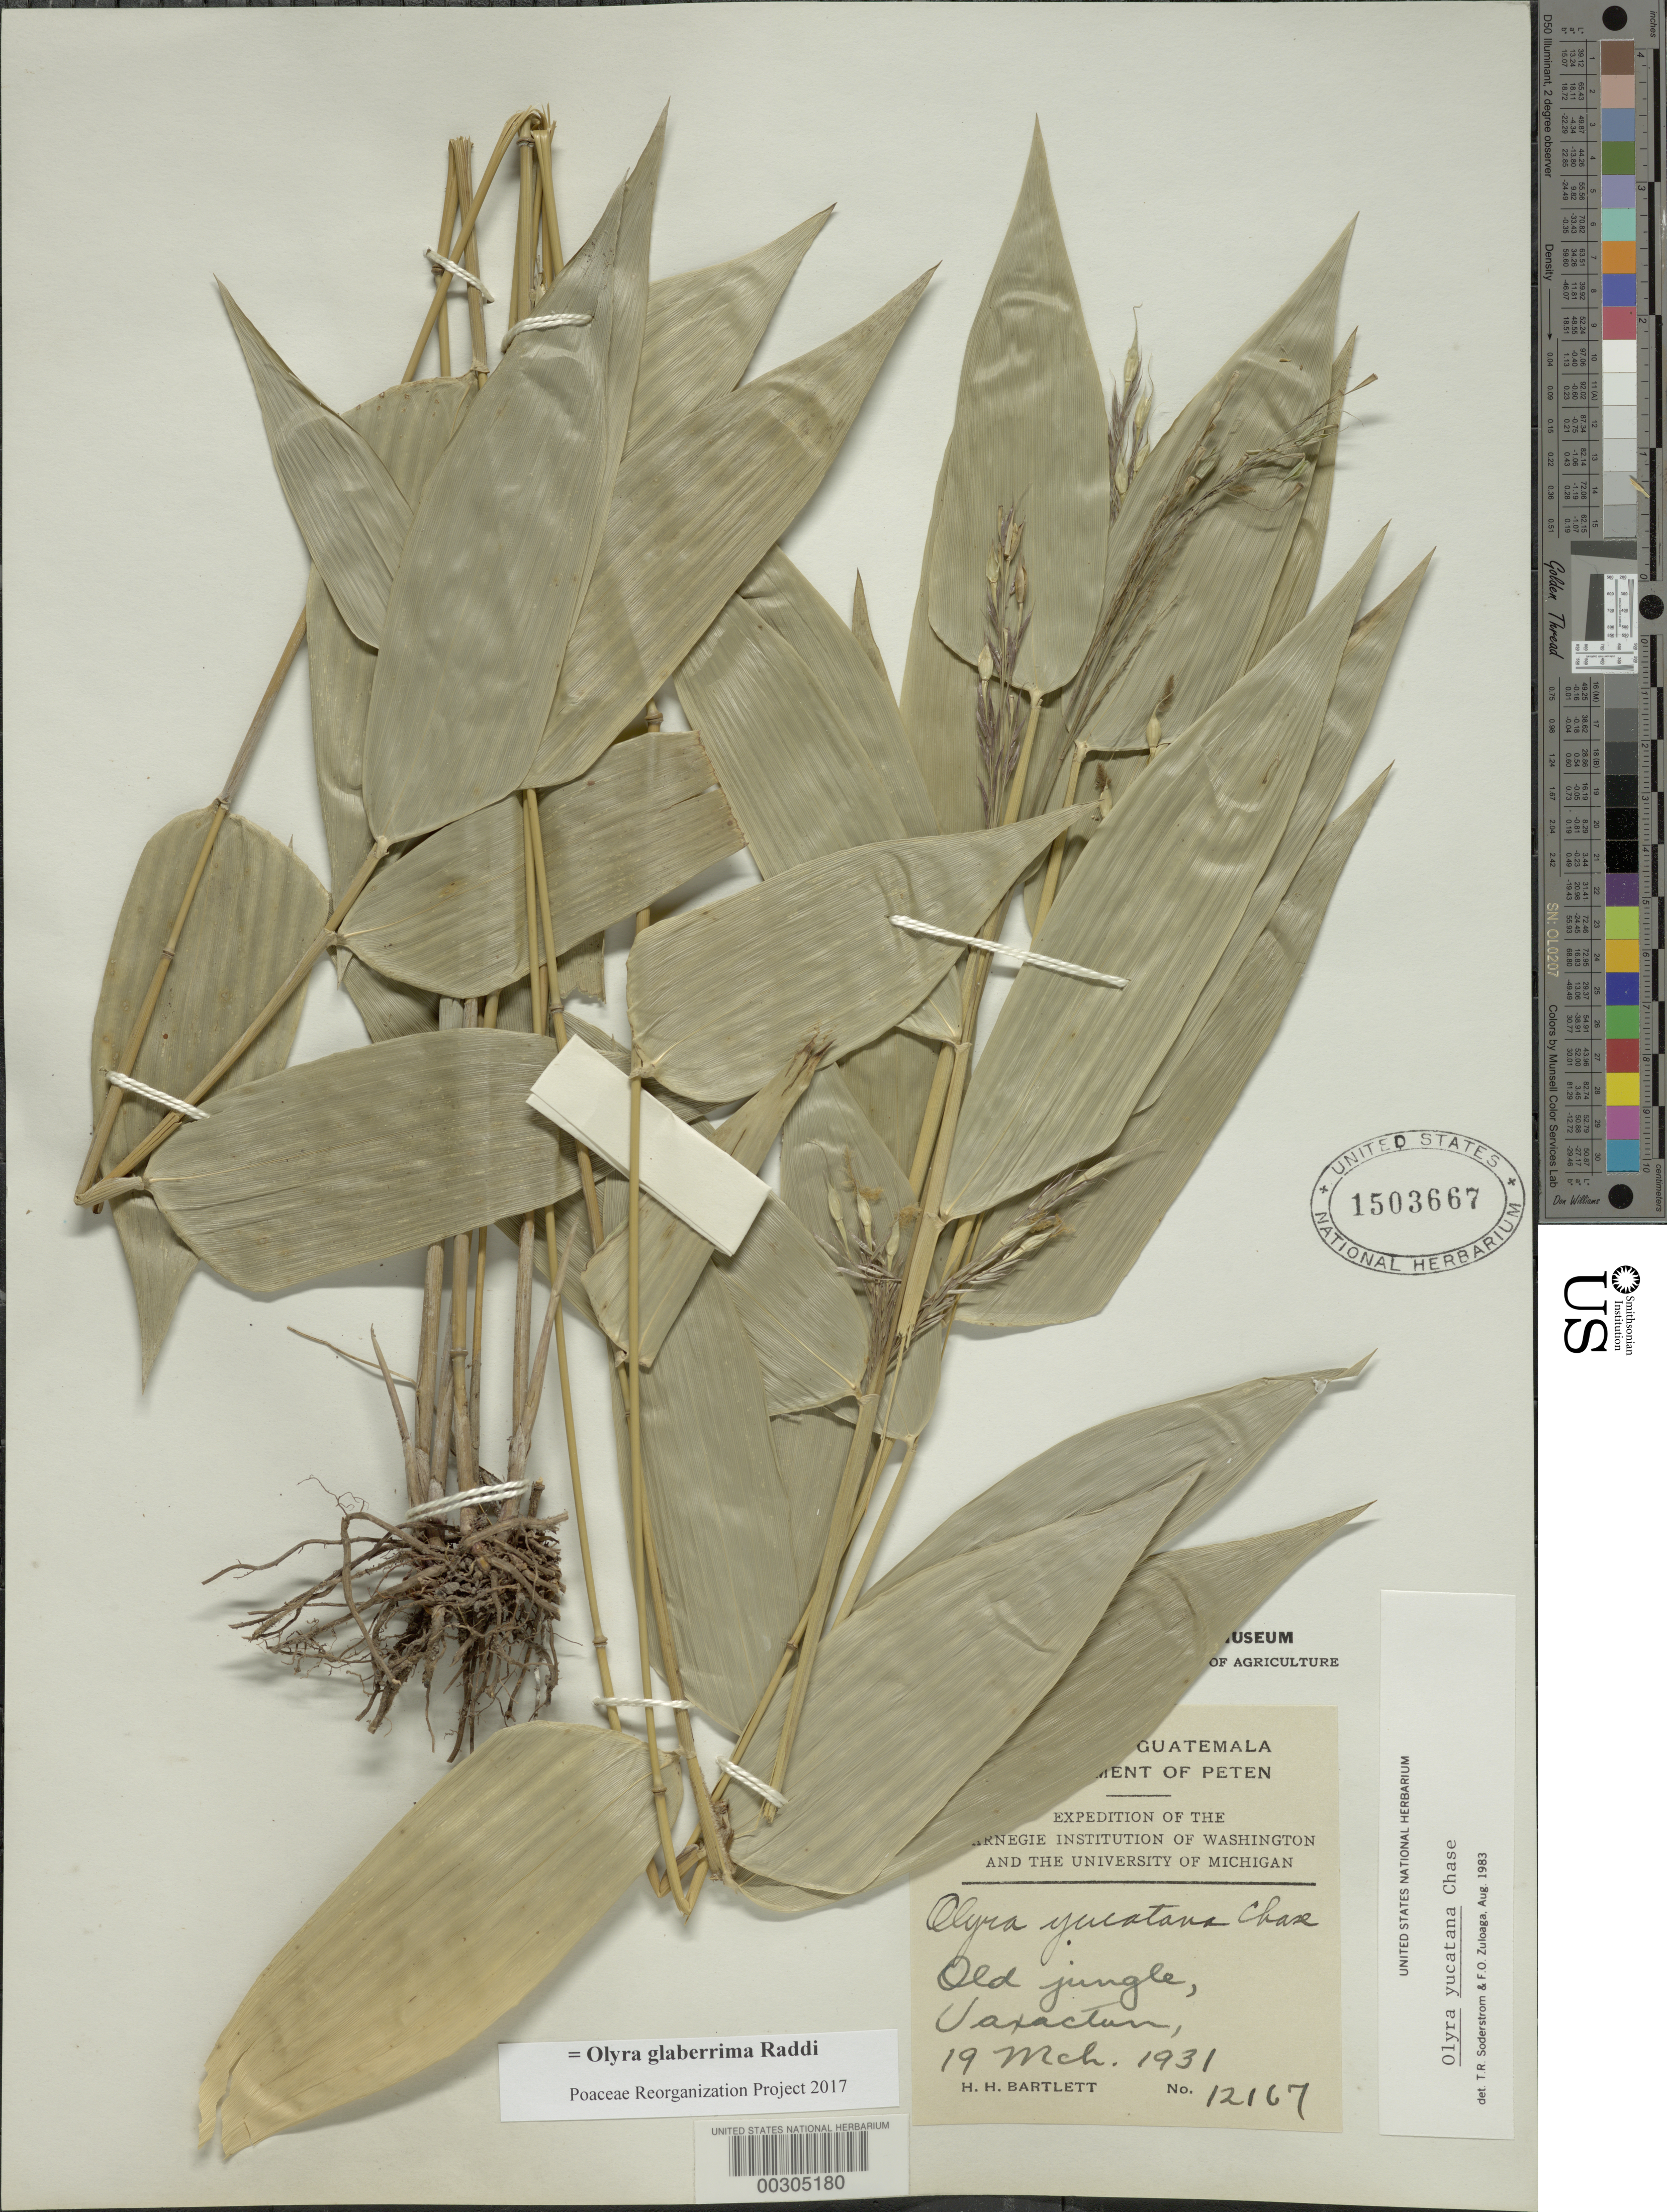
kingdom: Plantae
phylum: Tracheophyta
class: Liliopsida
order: Poales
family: Poaceae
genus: Olyra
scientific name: Olyra glaberrima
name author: Raddi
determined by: Poaceae Reorganization Project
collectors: H. H. Bartlett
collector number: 12167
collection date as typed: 19 Mar 1931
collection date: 1931-03-19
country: Guatemala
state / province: El Petén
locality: Uaxactún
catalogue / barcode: US 1503667